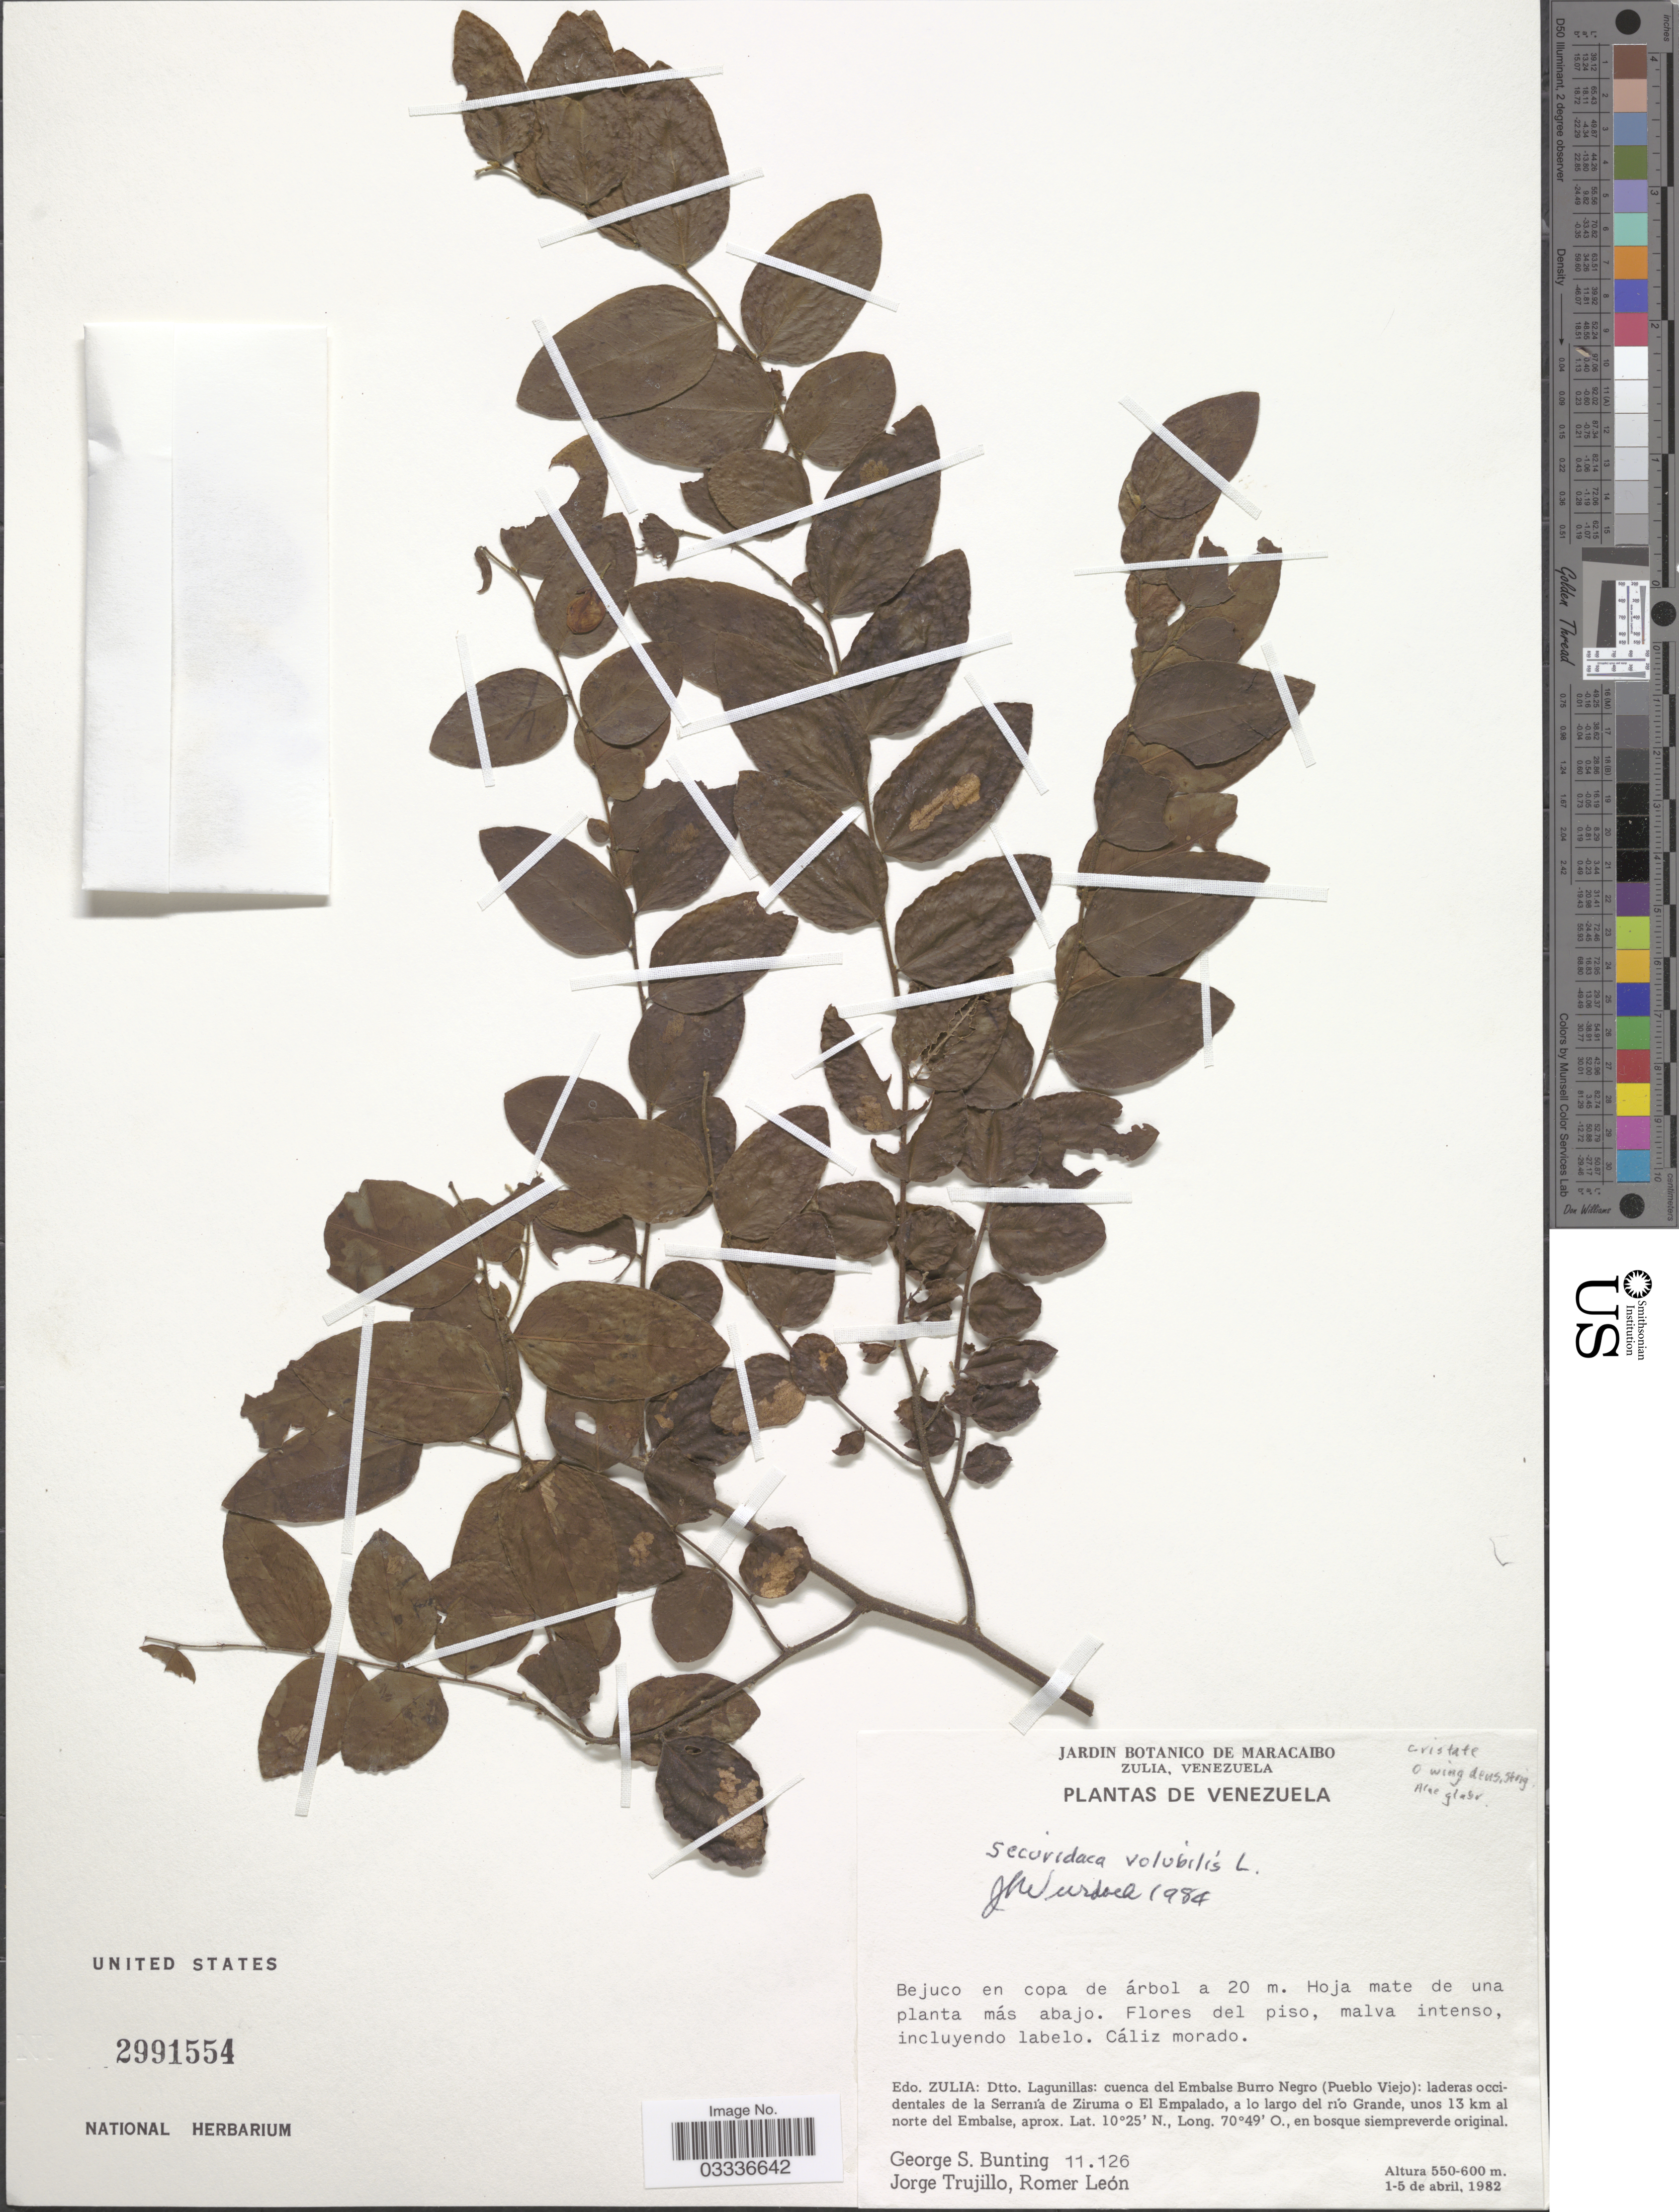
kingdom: Plantae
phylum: Tracheophyta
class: Magnoliopsida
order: Fabales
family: Polygalaceae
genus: Securidaca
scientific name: Securidaca volubilis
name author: L.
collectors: G. S. Bunting, J. Trujillo & R. León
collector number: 11126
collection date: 1982-04-01/1982-04-05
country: Venezuela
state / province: Zulia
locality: Dtto. Lagunillas: cuenca del Embalse Burro Negro (Pueblo Viejo): laderas occidentales de la Serranía de Ziruma o El Empalado, a lo largo del río Grande, unos 13 km al norte del Embalse.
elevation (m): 550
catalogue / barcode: US 2991554